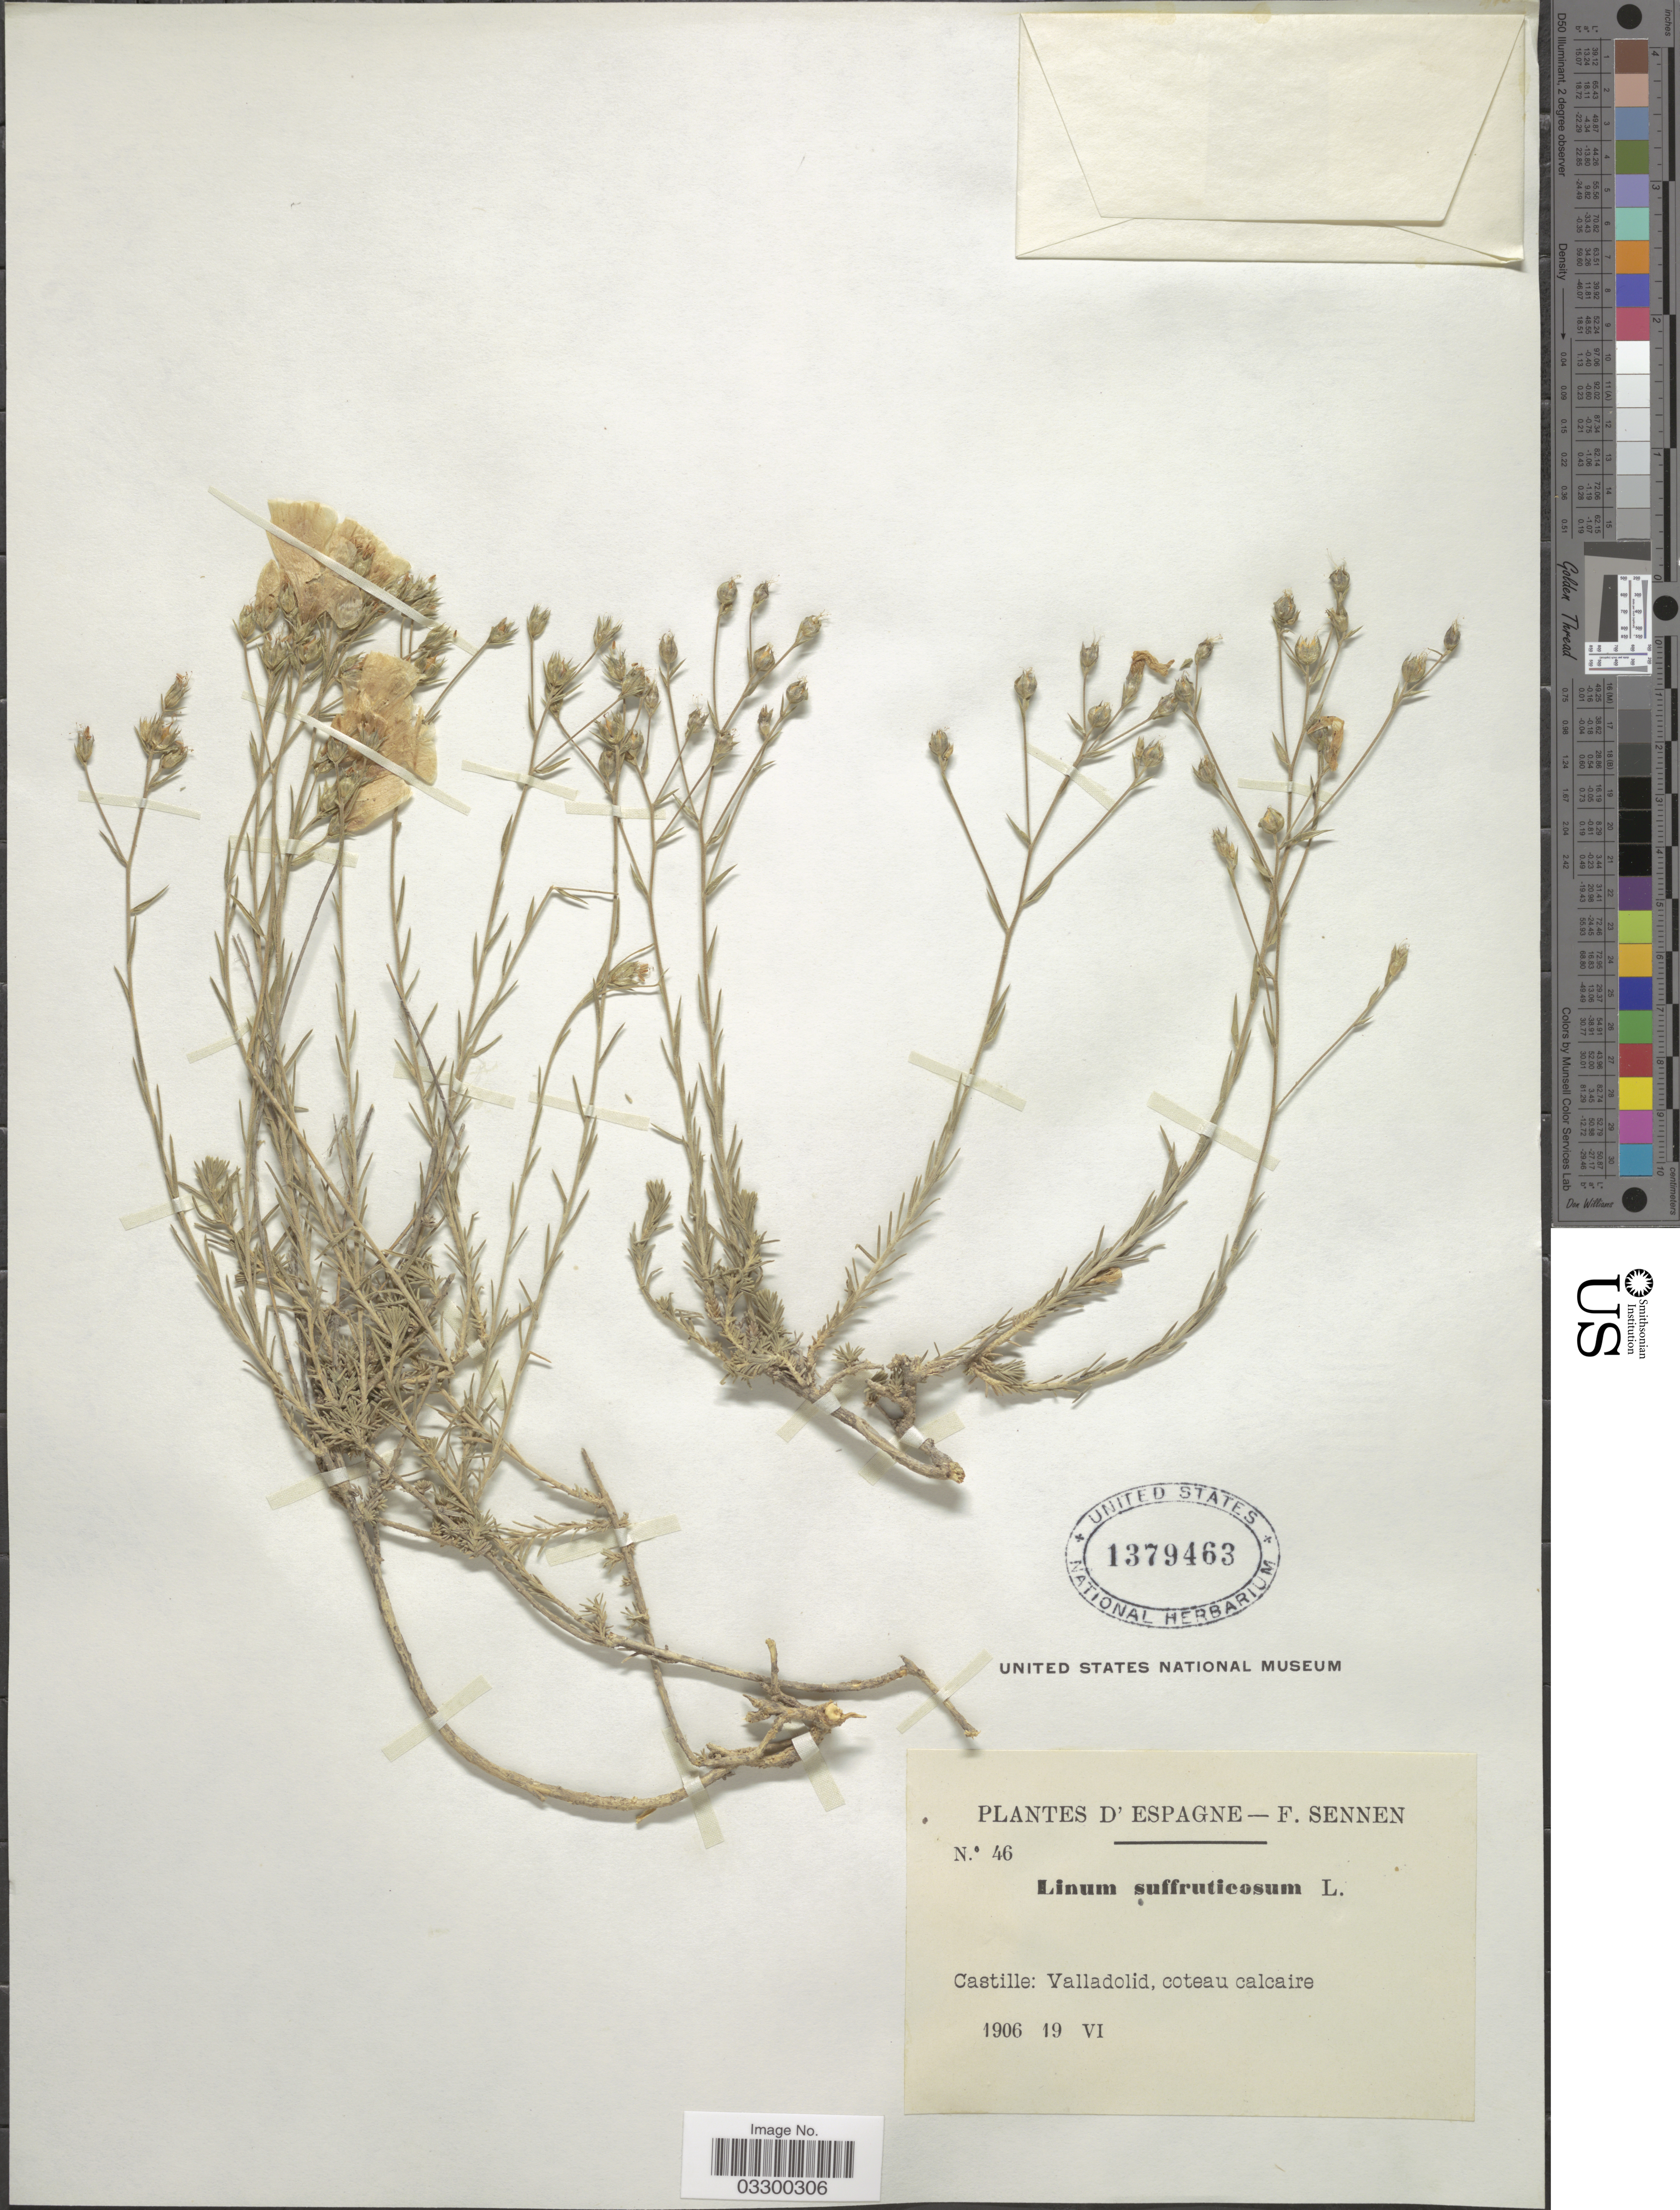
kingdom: Plantae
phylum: Tracheophyta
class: Magnoliopsida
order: Malpighiales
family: Linaceae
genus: Linum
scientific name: Linum suffruticosum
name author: L.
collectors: E. Sennen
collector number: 46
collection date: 1906-06-19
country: Spain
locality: Castille: Valladolid, coteau calcaire.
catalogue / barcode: US 1379463